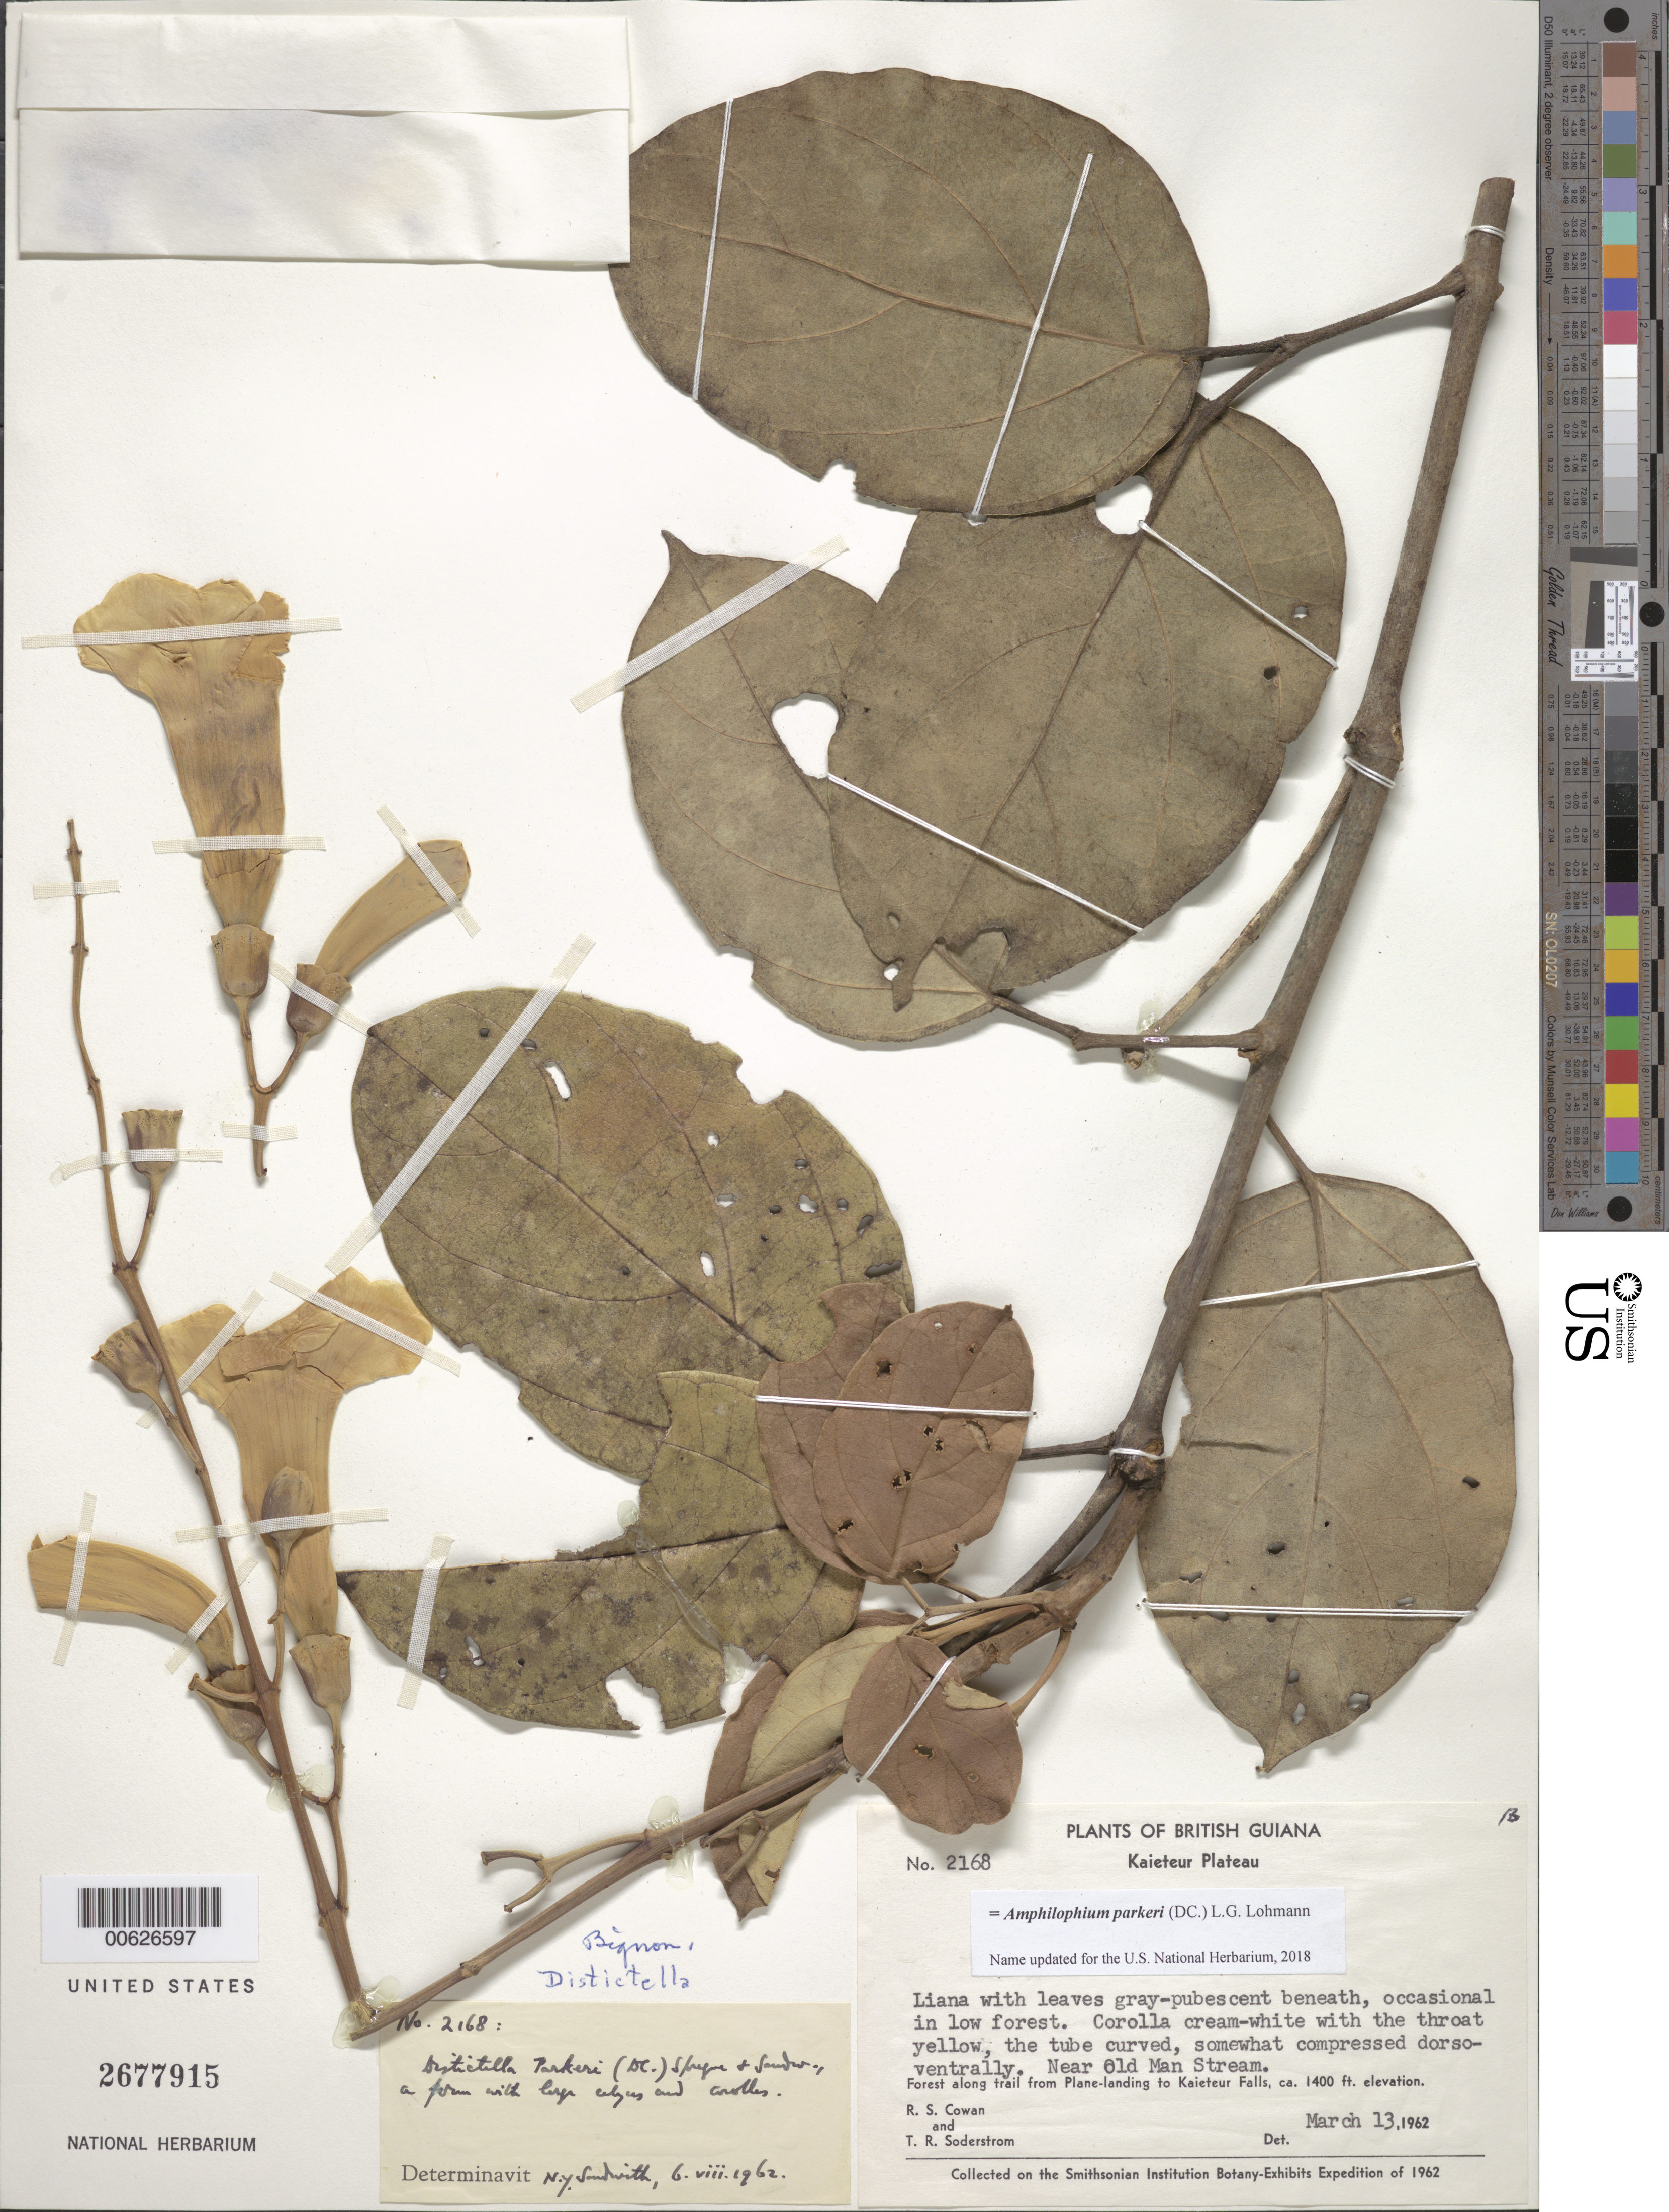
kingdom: Plantae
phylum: Tracheophyta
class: Magnoliopsida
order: Lamiales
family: Bignoniaceae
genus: Amphilophium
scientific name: Amphilophium parkeri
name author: (DC.) L.G. Lohmann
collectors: R. S. Cowan & T. R. Soderstrom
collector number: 2168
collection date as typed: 13-Mar-62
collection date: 1962-03-13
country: Guyana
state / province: Potaro-Siparuni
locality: Kaieteur Plateau, along trail from plane landing to Kaieteur Falls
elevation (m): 427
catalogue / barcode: US 2677915